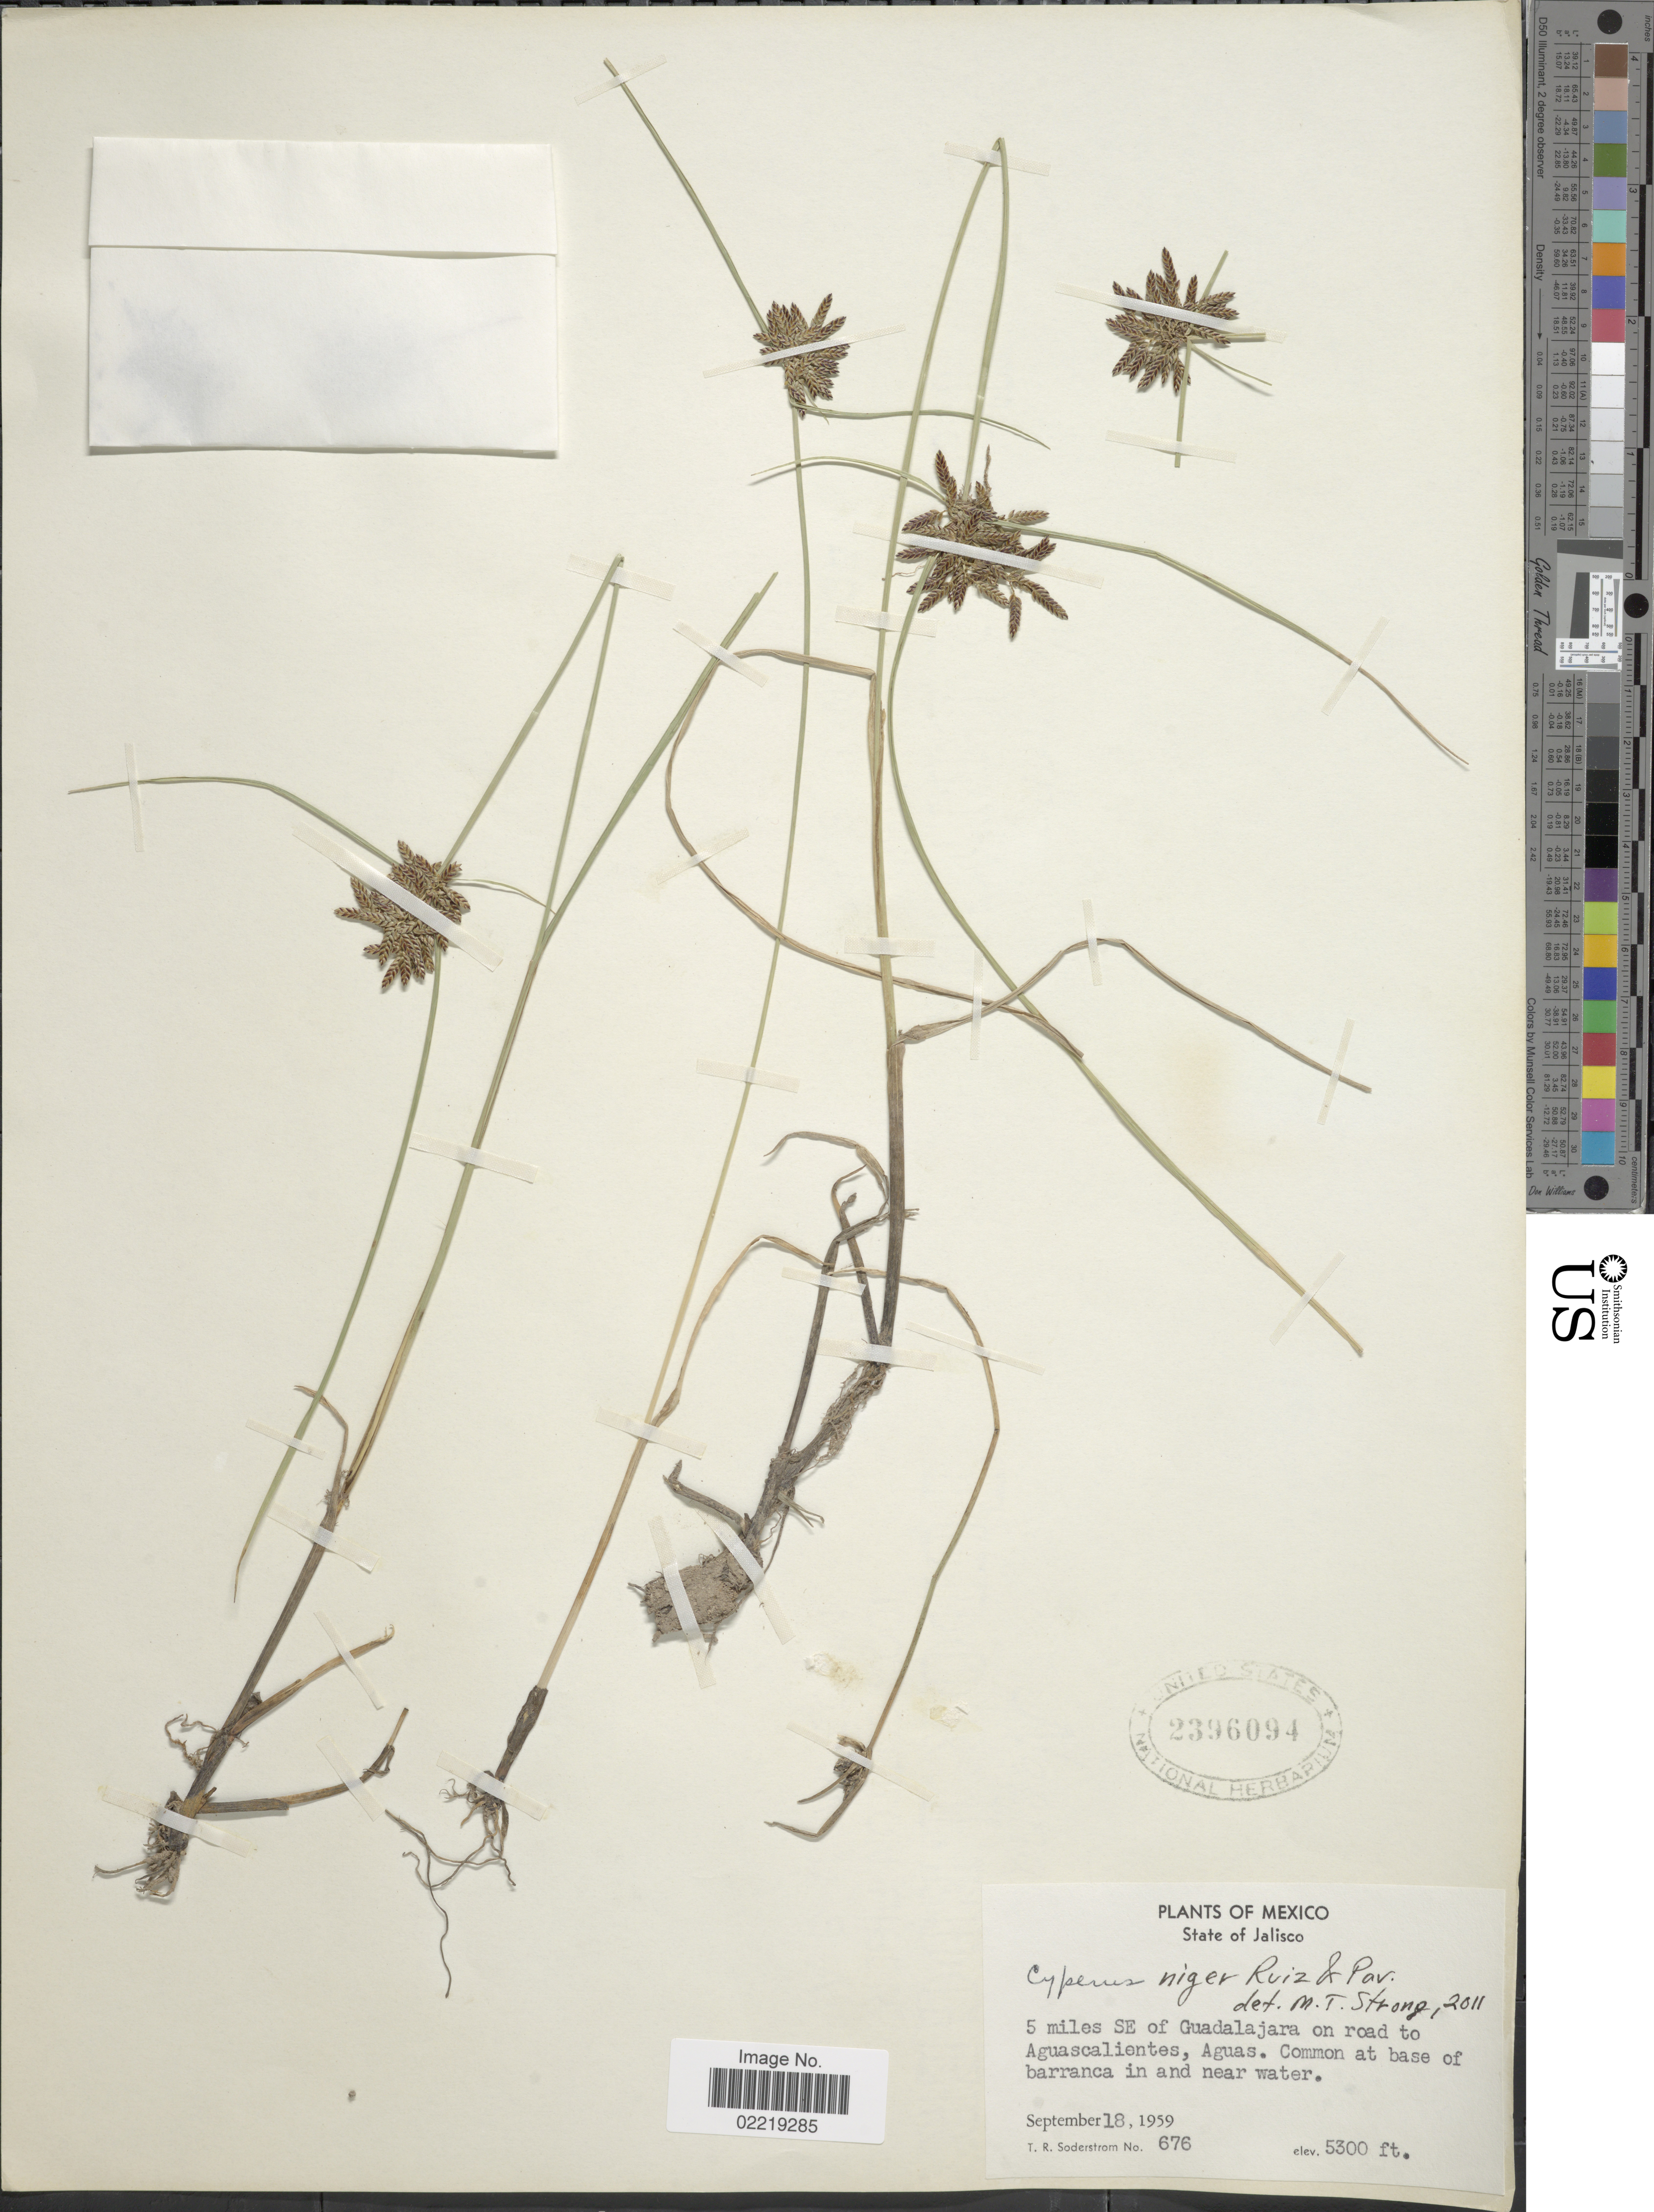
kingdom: Plantae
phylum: Tracheophyta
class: Liliopsida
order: Poales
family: Cyperaceae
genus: Cyperus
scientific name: Cyperus niger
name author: Ruiz & Pav.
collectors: T. R. Soderstrom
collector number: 676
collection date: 1959-09-18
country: Mexico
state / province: Jalisco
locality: State of Jaliscom 5 miles SE of Guadalajara on road to Aguacalientes, Aguas, Common at base of barranca in and near water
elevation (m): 1615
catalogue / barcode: US 2396094